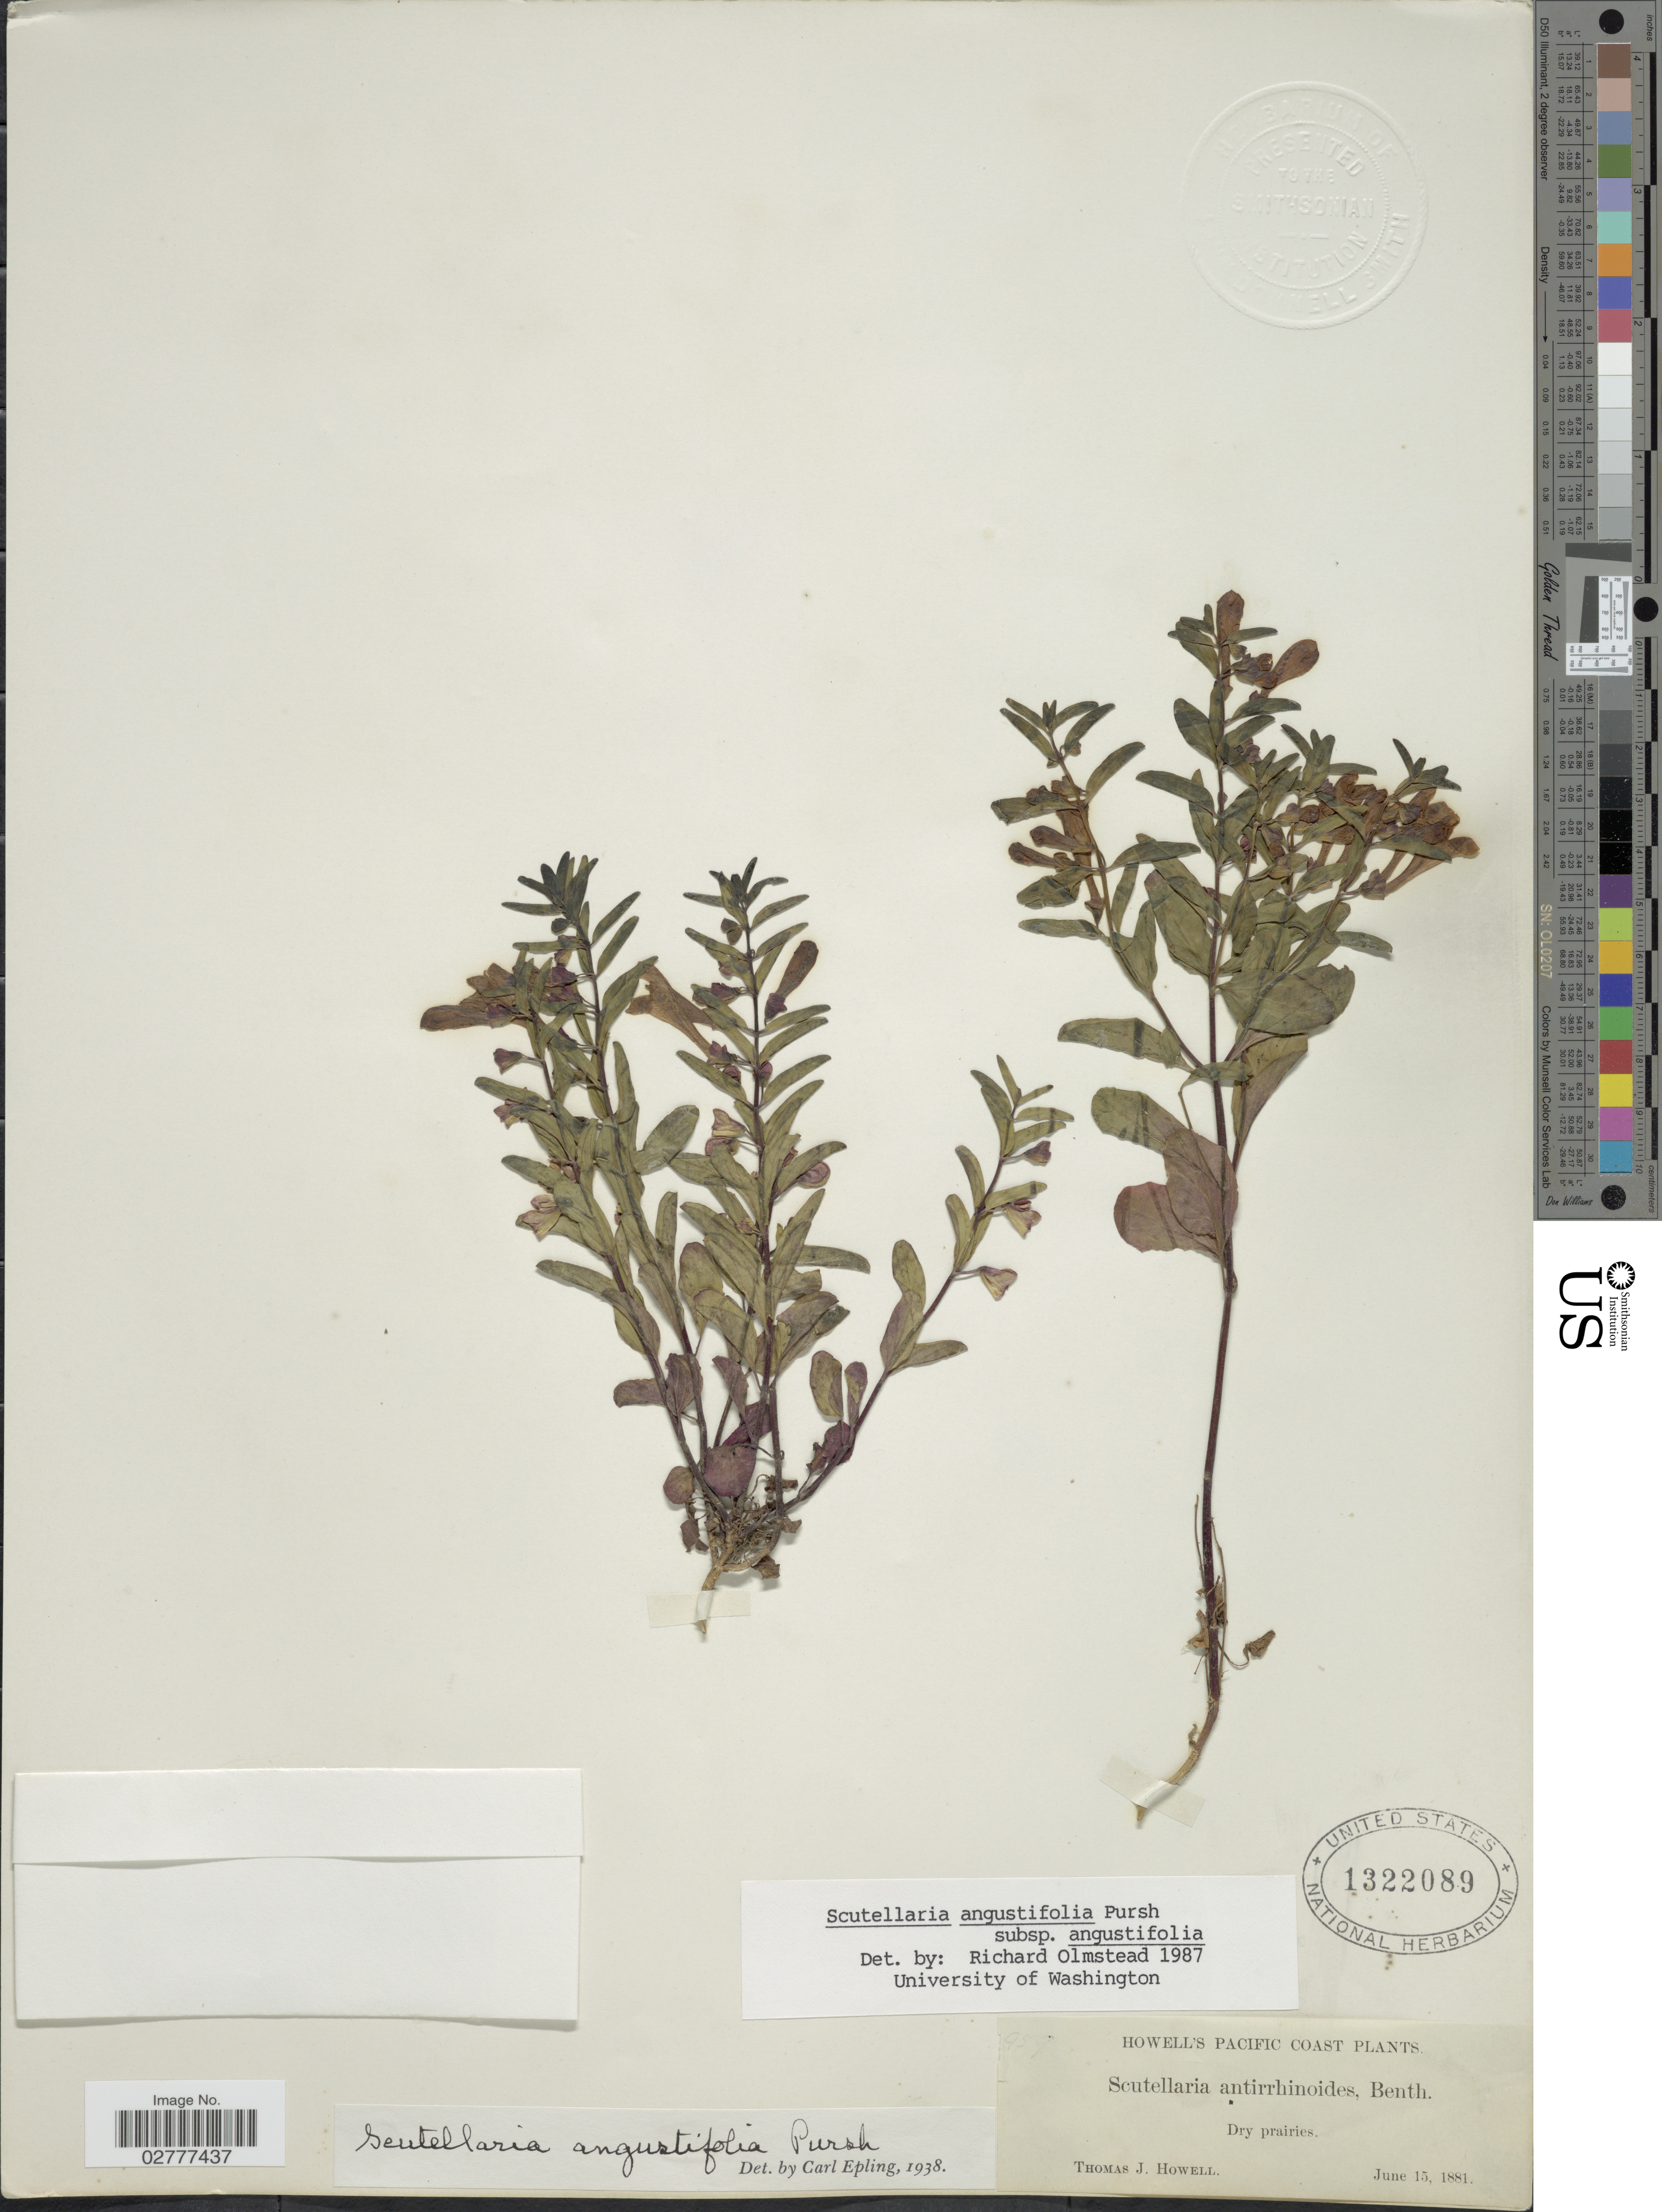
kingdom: Plantae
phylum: Tracheophyta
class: Magnoliopsida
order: Lamiales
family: Lamiaceae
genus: Scutellaria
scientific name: Scutellaria angustifolia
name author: Pursh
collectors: T. J. Howell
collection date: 1881-06-15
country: United States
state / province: Oregon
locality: Pacific Coast.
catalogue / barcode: US 1322089